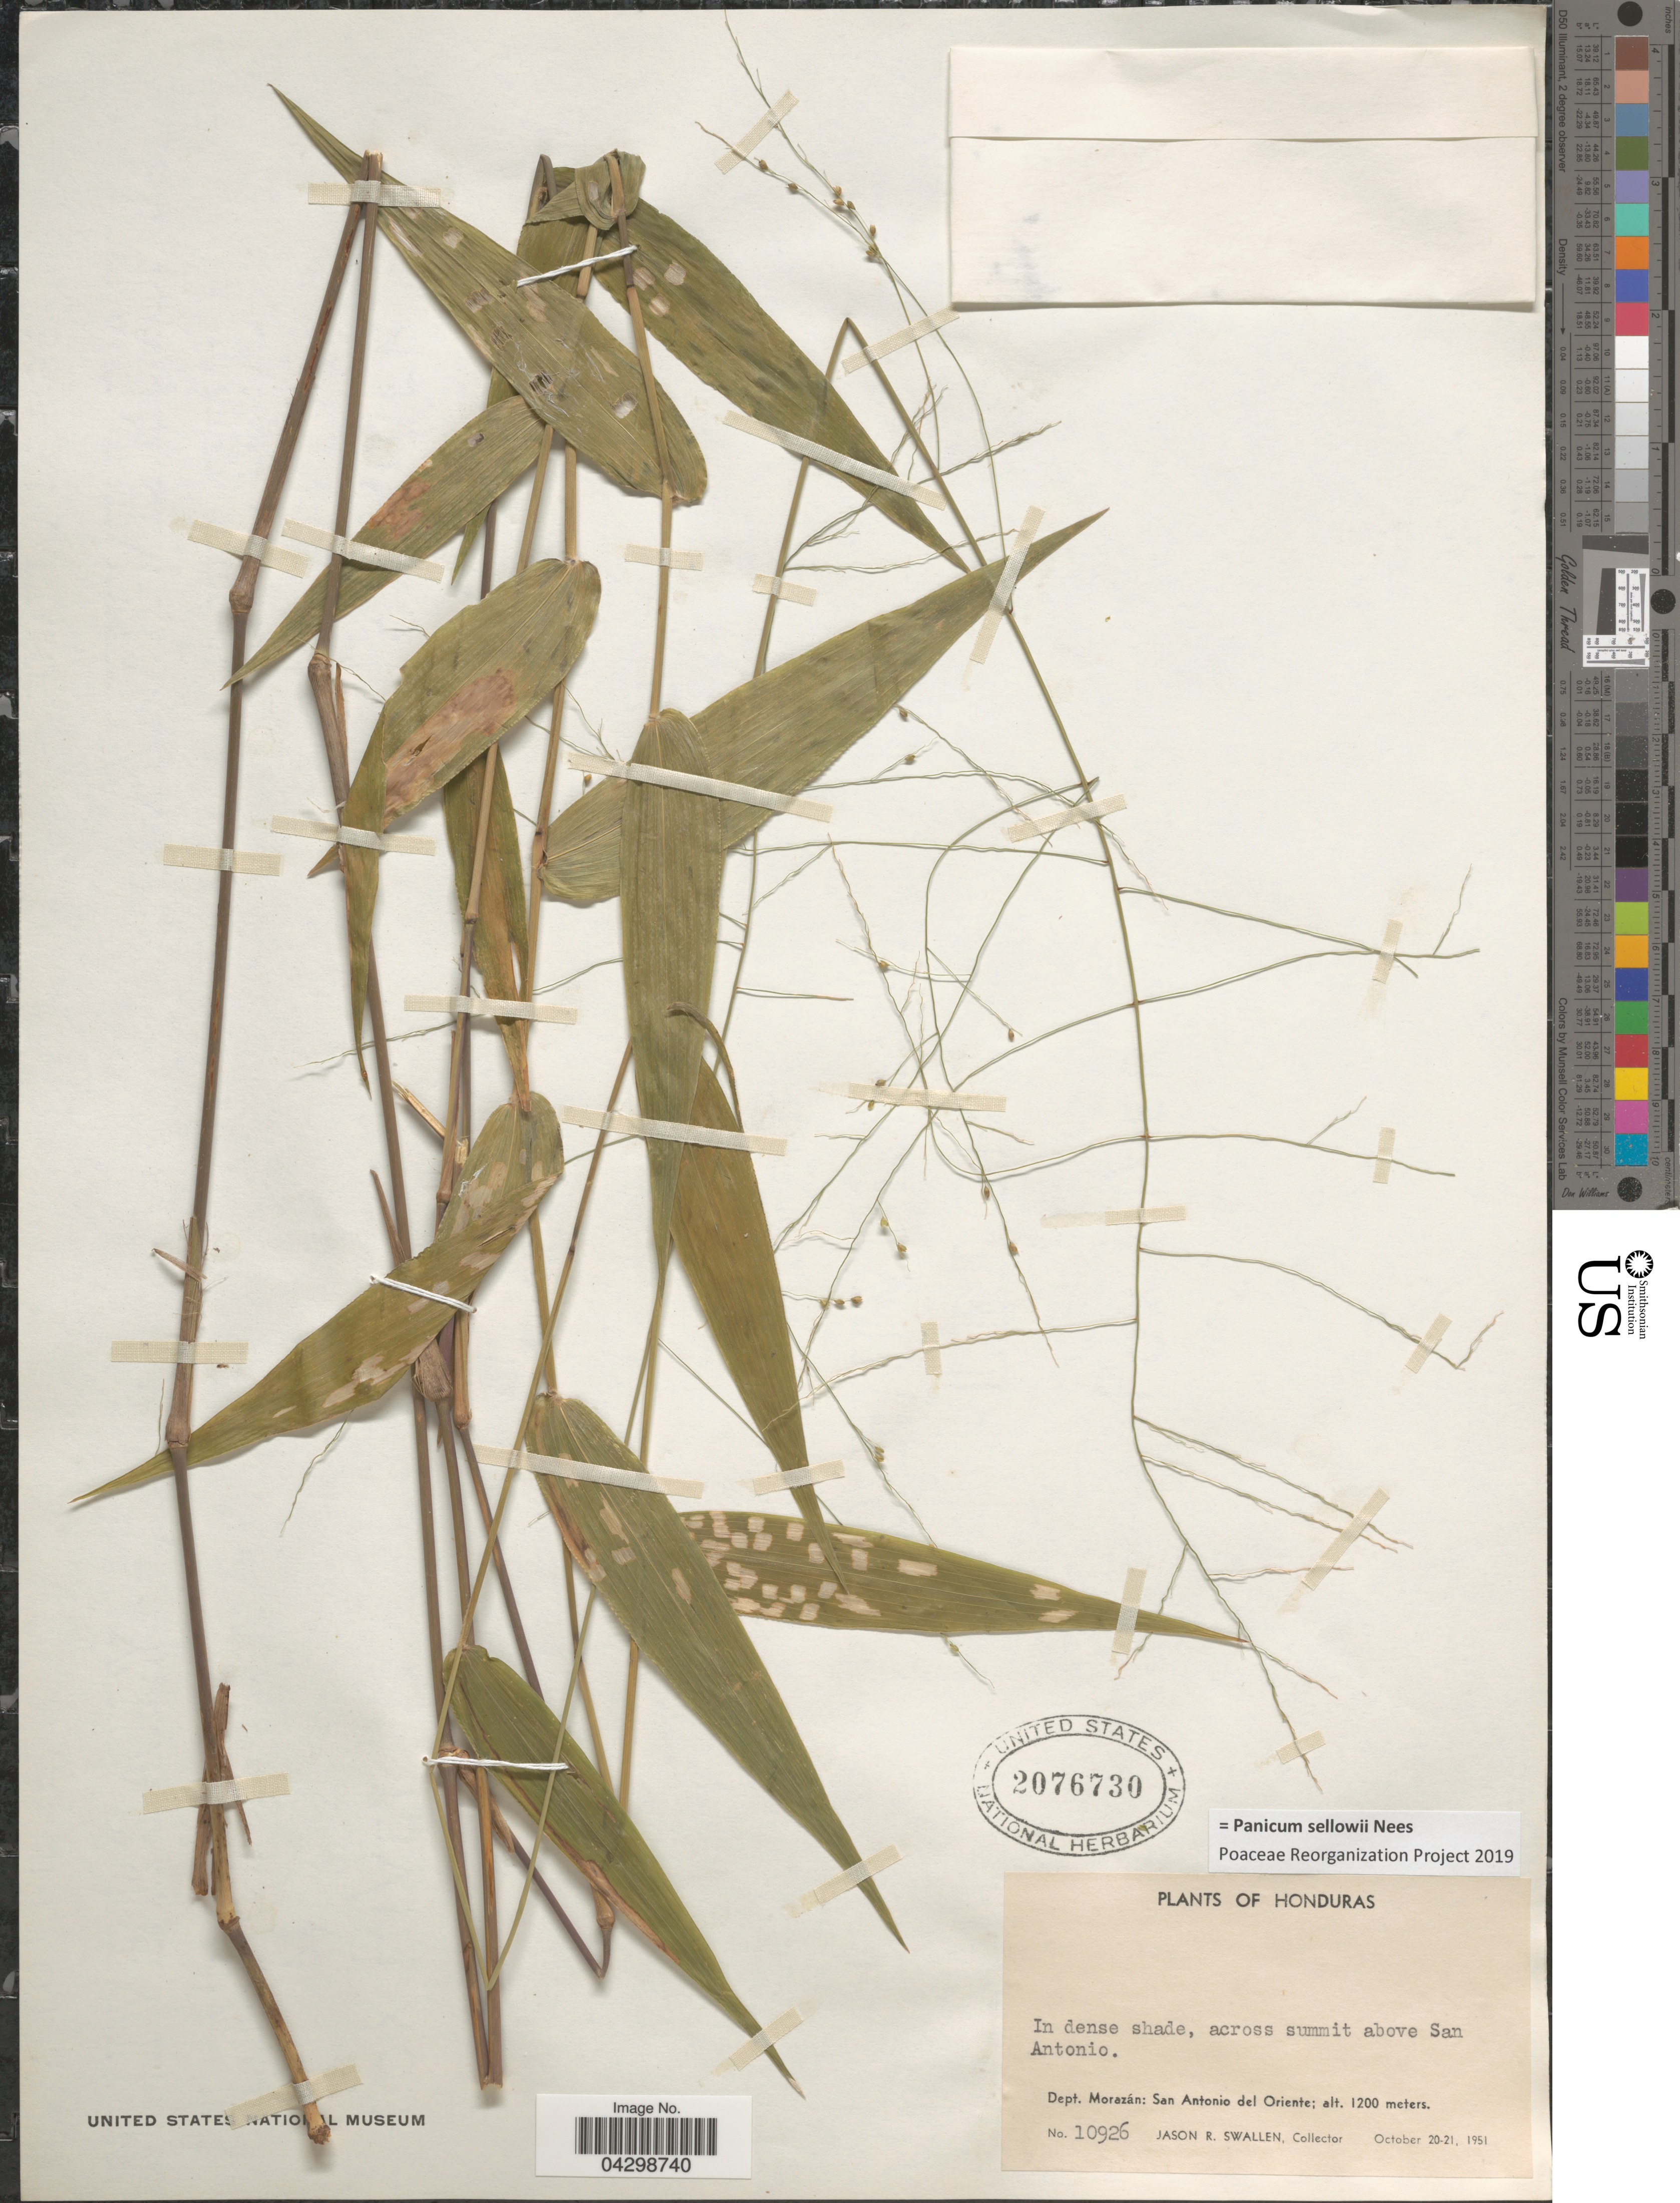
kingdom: Plantae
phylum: Tracheophyta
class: Liliopsida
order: Poales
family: Poaceae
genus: Panicum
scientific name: Panicum sellowii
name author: Nees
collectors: J. R. Swallen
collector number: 10926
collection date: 1951-10-20/1951-10-21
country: Honduras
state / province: Fco. Morazán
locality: In dense shade, across summit above San Antonio. Dept. Morazán: San Antonio del Oriente.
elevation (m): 1200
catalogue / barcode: US 2076730